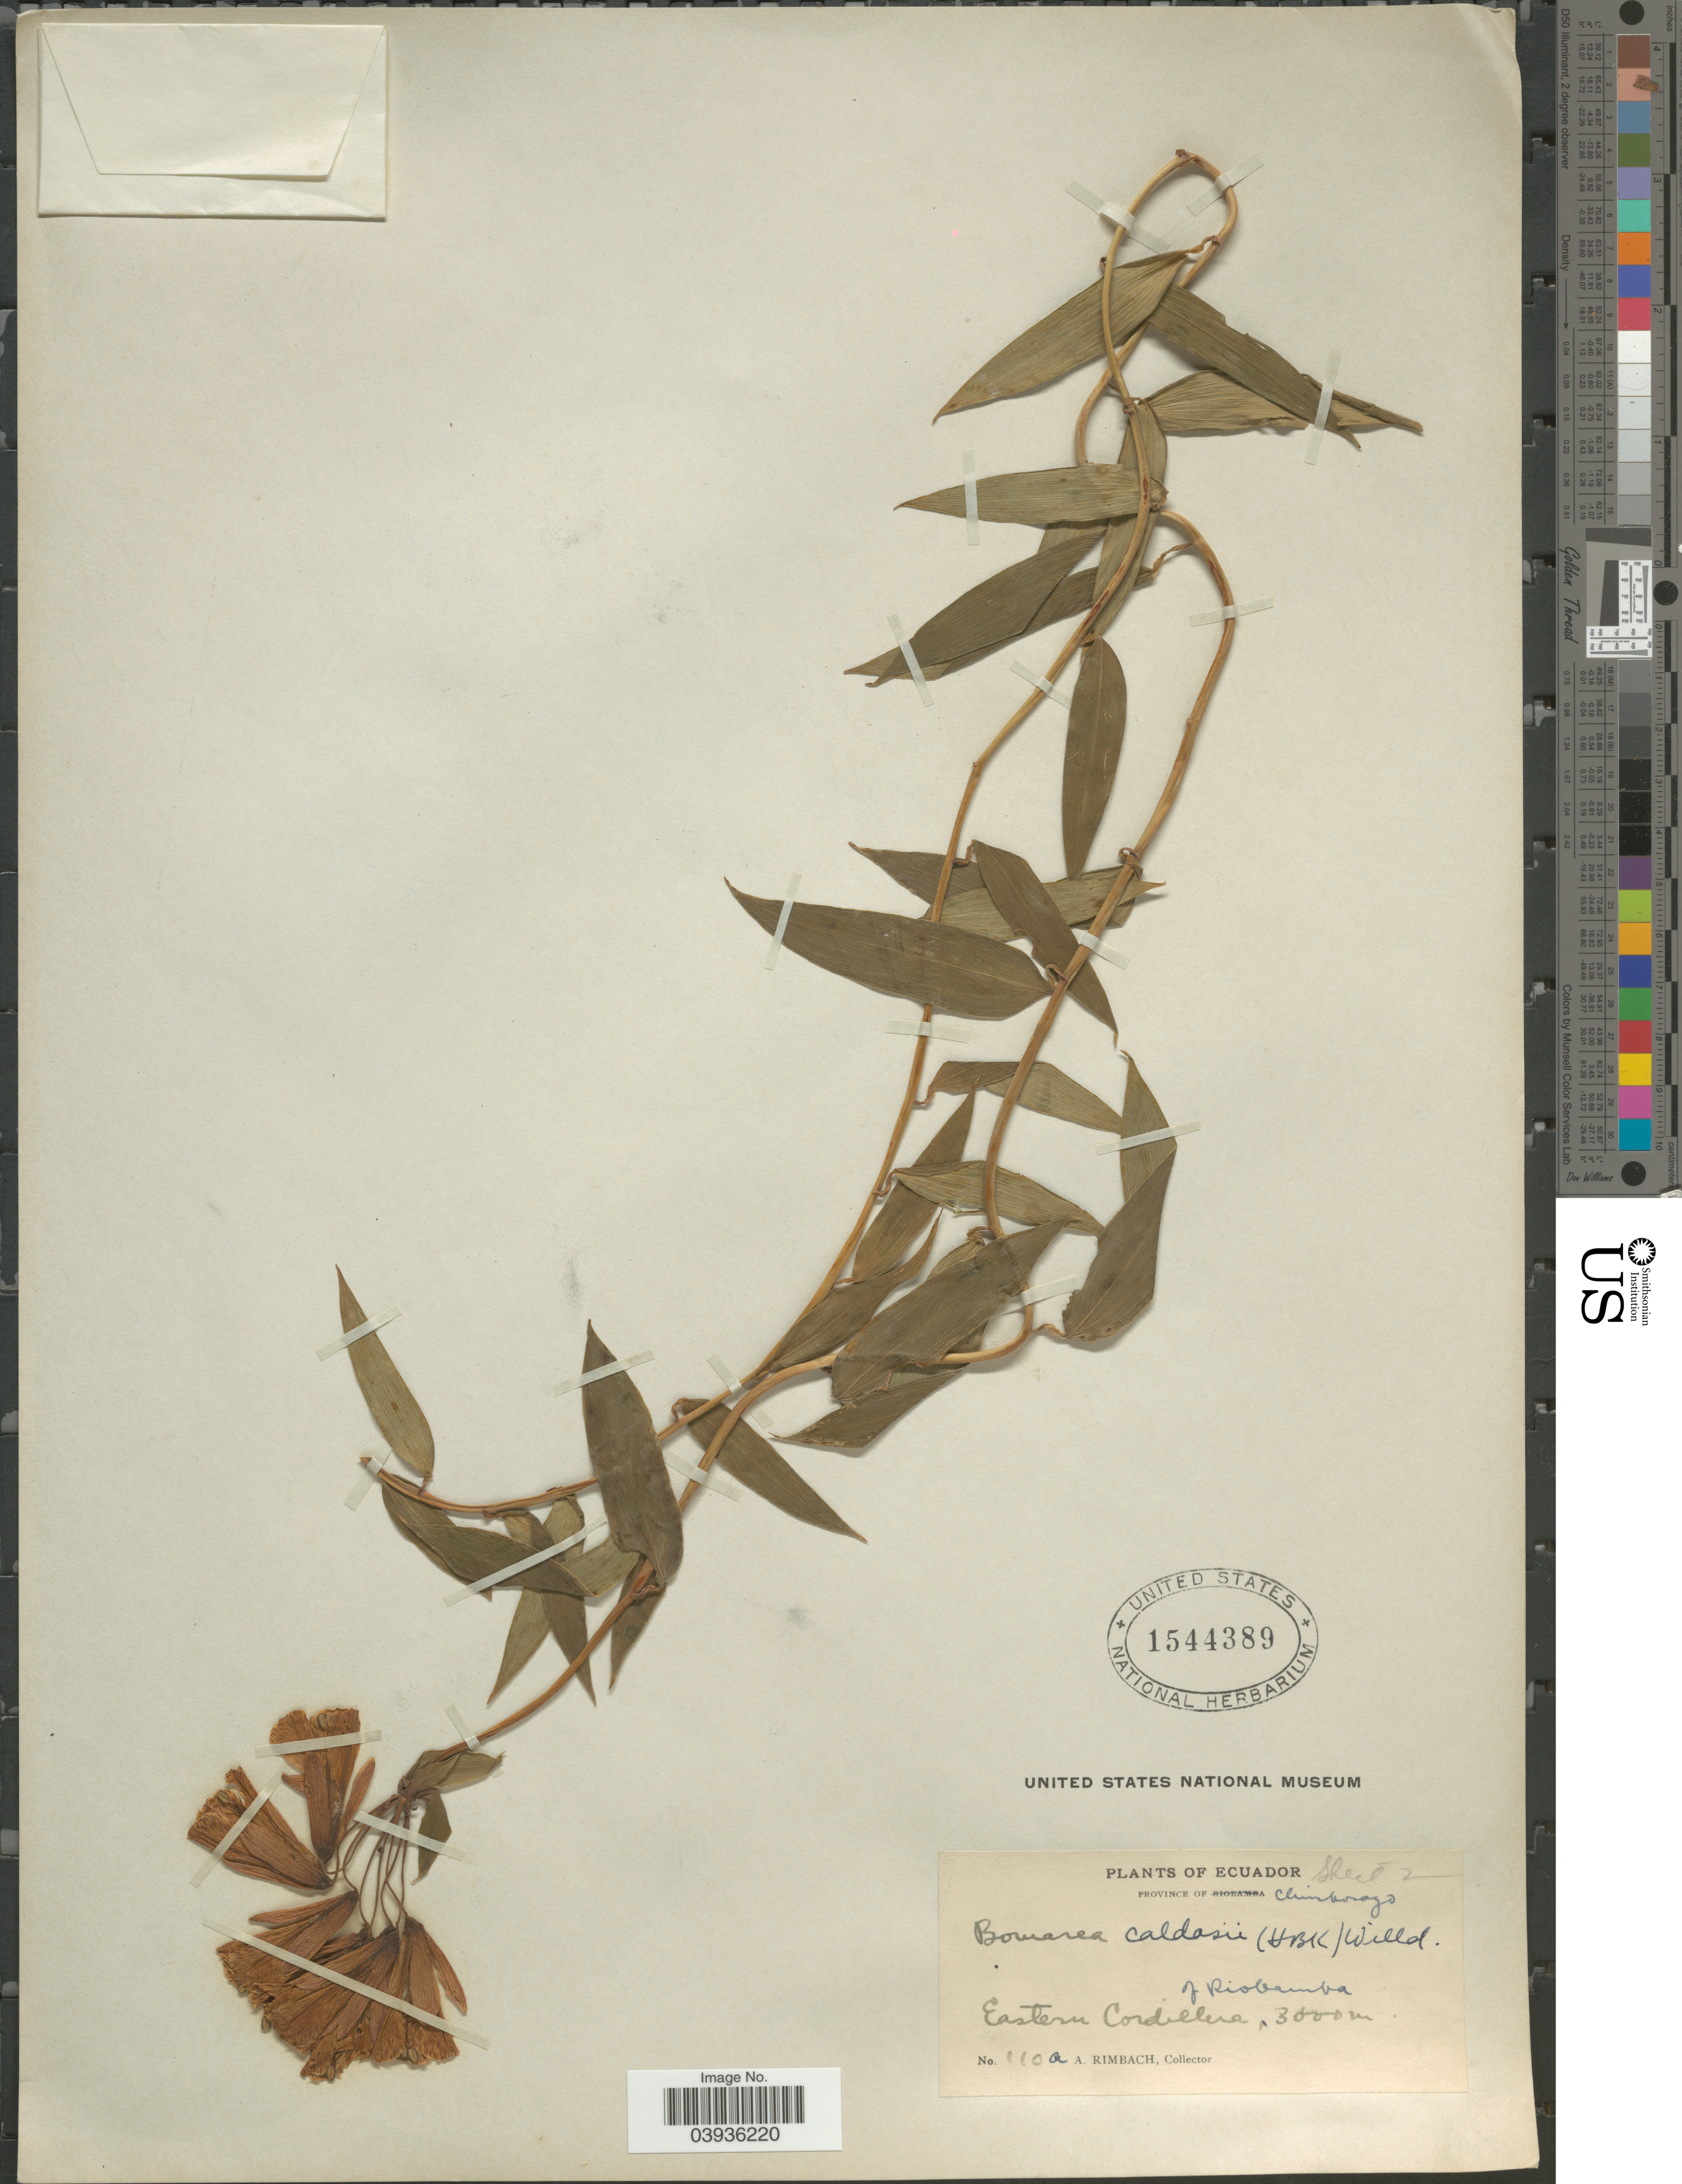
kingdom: Plantae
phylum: Tracheophyta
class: Liliopsida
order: Liliales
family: Alstroemeriaceae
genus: Bomarea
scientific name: Bomarea caldasii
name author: (Kunth) Asch. & Graebener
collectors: A. Rimbach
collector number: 110a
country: Ecuador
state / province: Chimborazo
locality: Eastern Cordillera of Riobamba.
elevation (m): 3000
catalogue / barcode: US 1544389